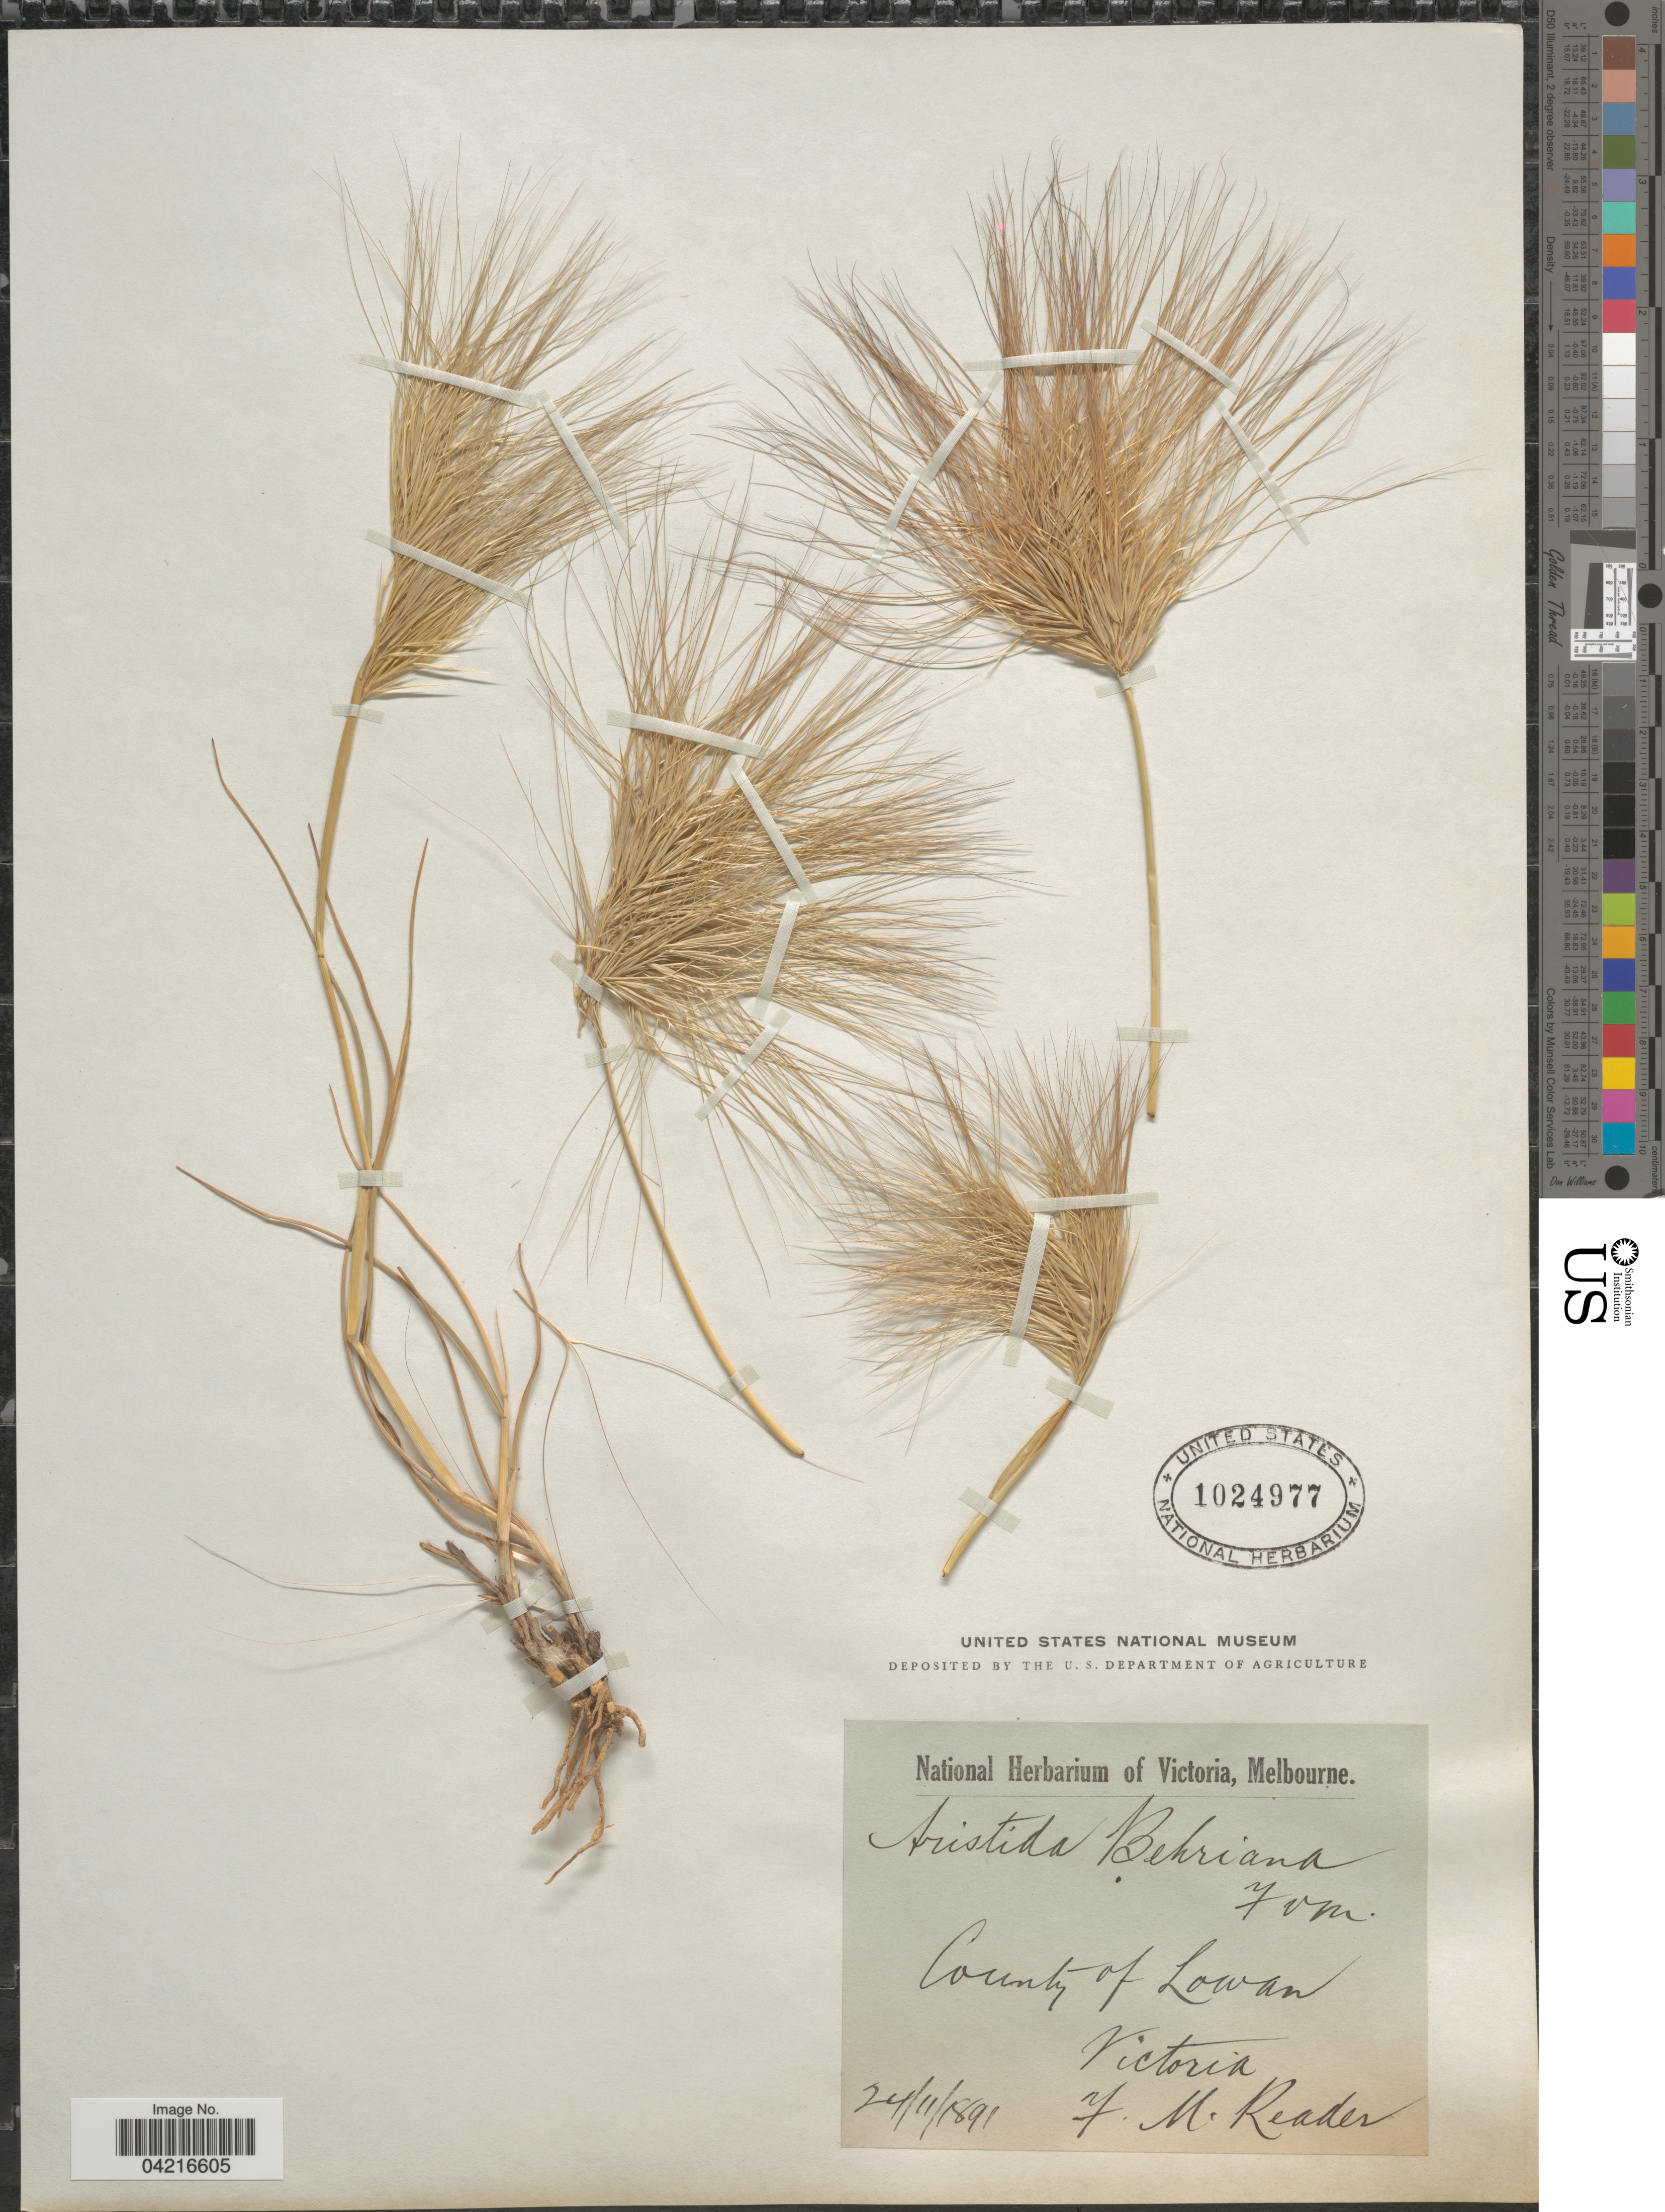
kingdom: Plantae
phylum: Tracheophyta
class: Liliopsida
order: Poales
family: Poaceae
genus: Aristida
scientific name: Aristida behriana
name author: F. Muell.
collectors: F. Reader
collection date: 1891-11-24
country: Australia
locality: County of Lowan. Victoria.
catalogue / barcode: US 1024977